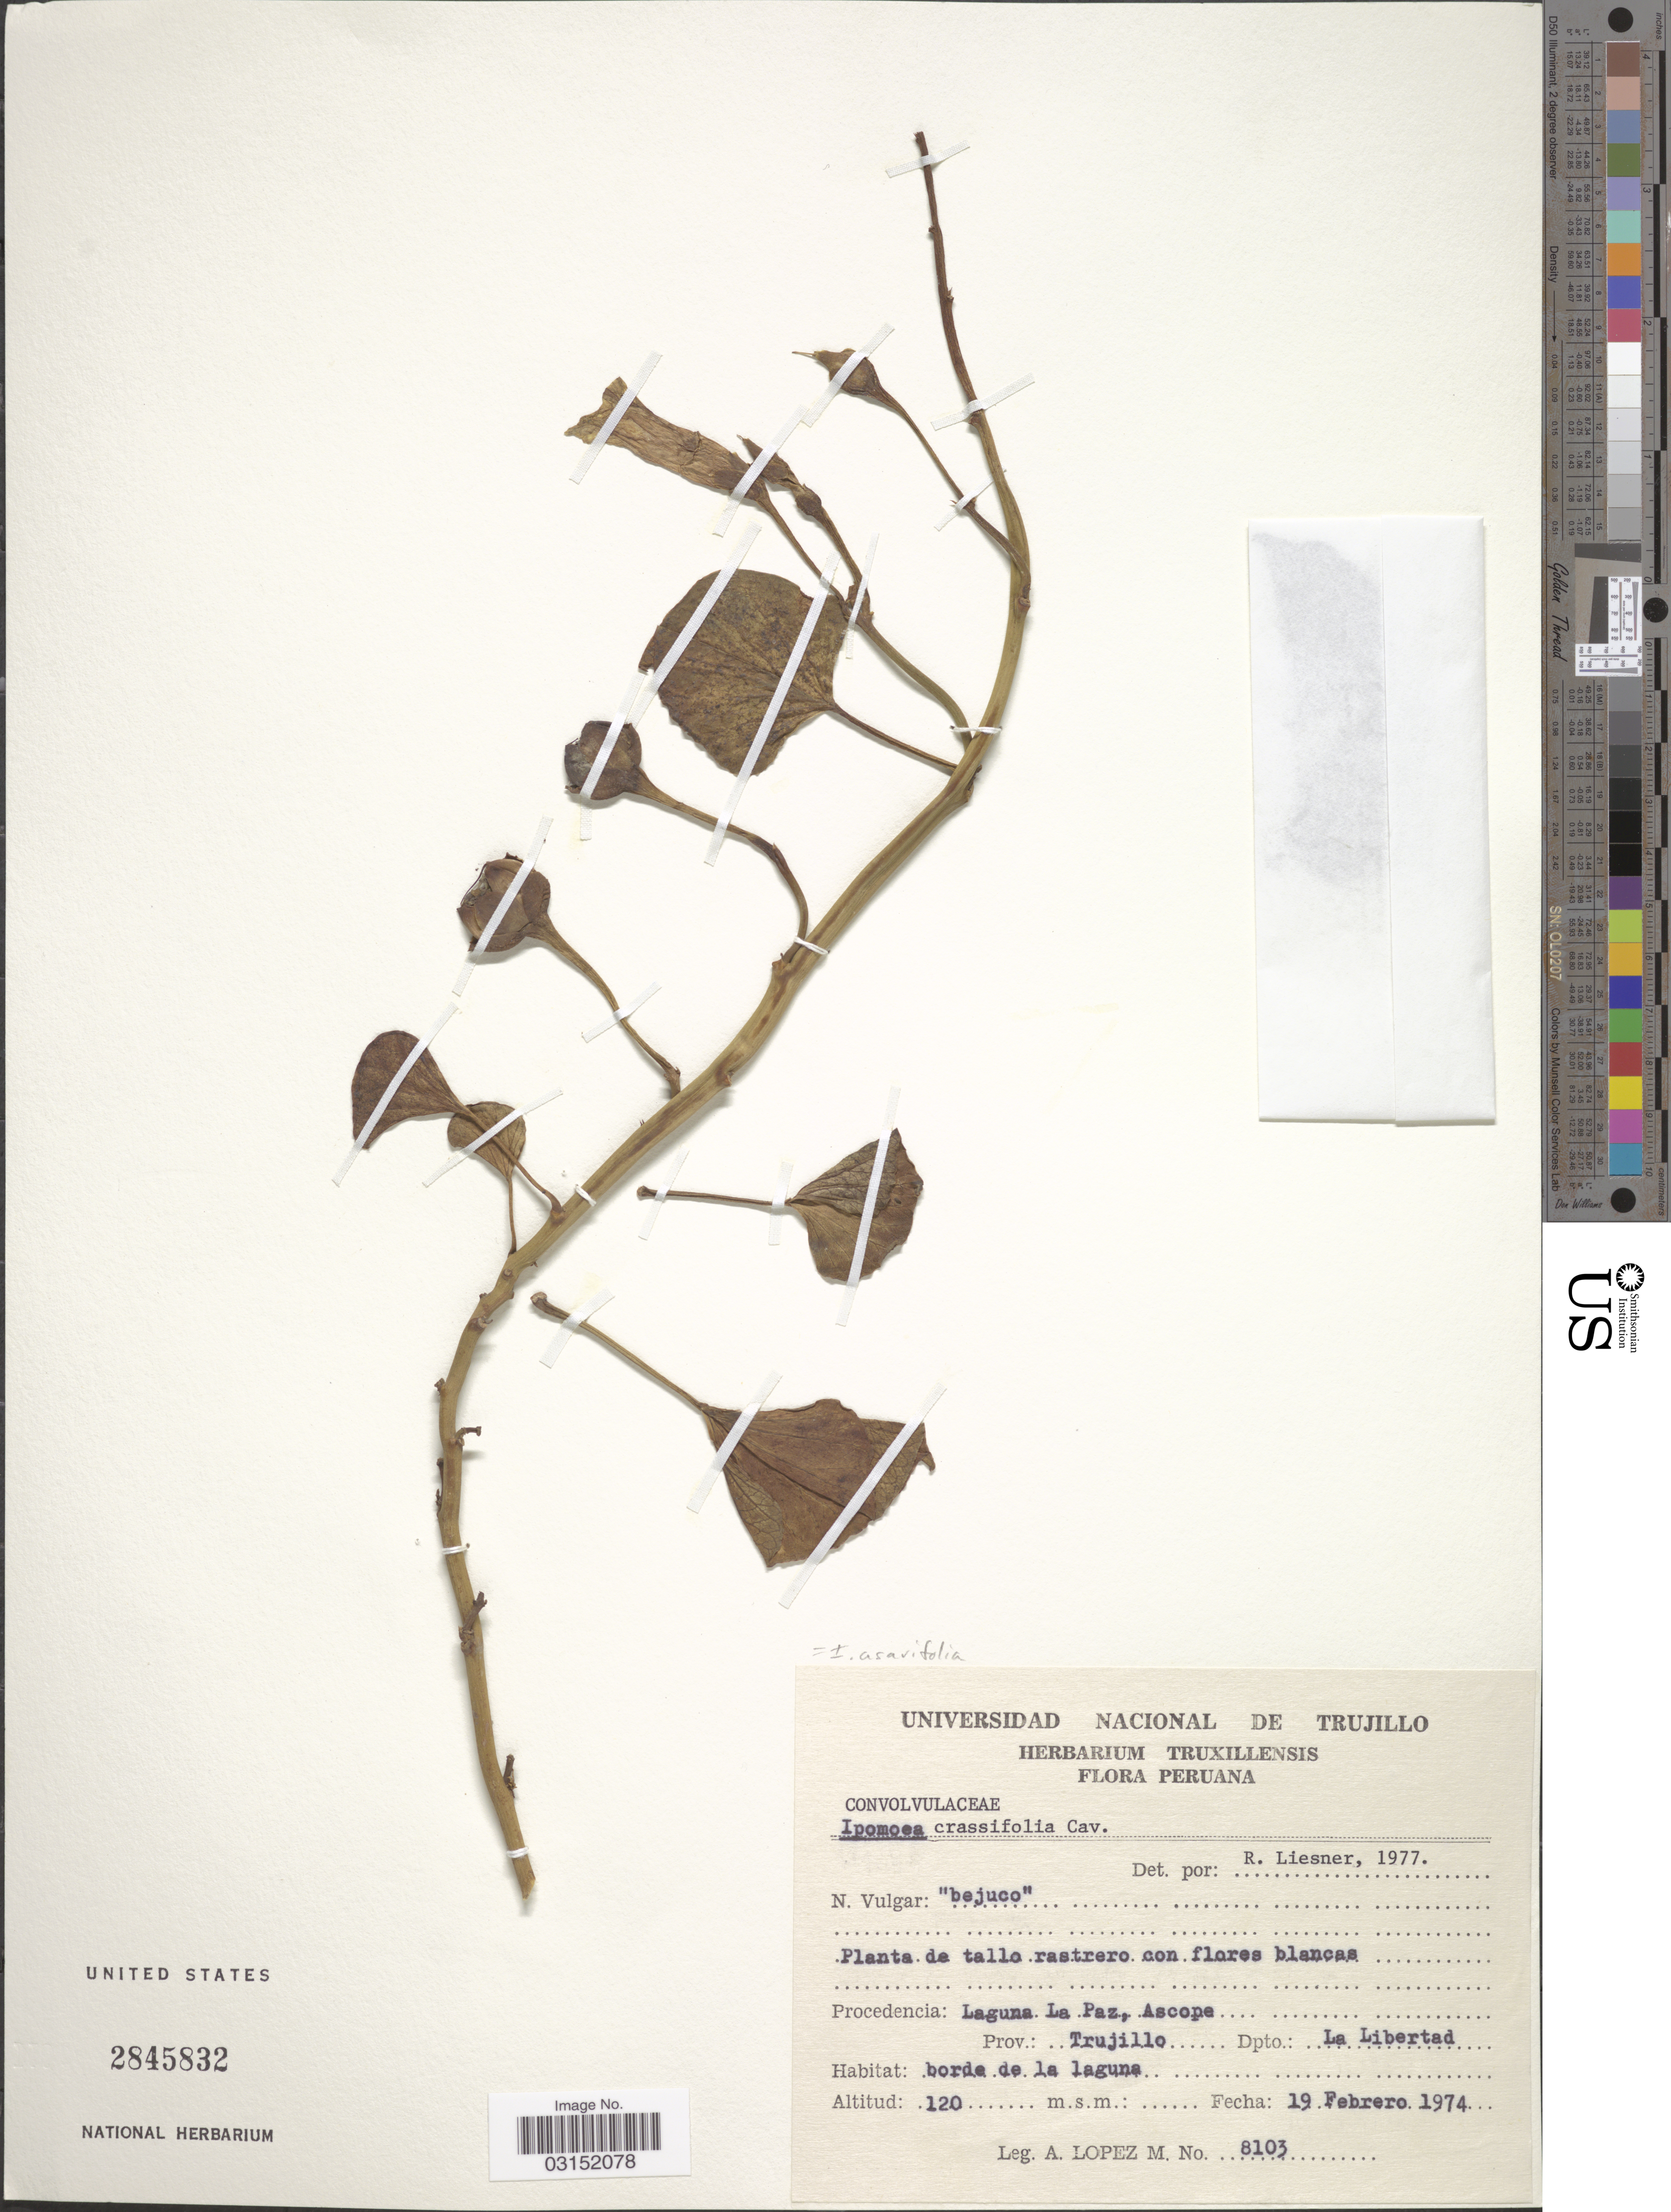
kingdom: Plantae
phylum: Tracheophyta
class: Magnoliopsida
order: Solanales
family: Convolvulaceae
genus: Ipomoea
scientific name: Ipomoea asarifolia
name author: (Desr.) Roem. & Schult.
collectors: A. López M.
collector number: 8103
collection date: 1974-02-19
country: Peru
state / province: La Libertad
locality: Procedencia: Laguna La Paz, Ascope, Prov.: Trujillo, Dpto. La Libertad.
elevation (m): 120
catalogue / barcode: US 2845832